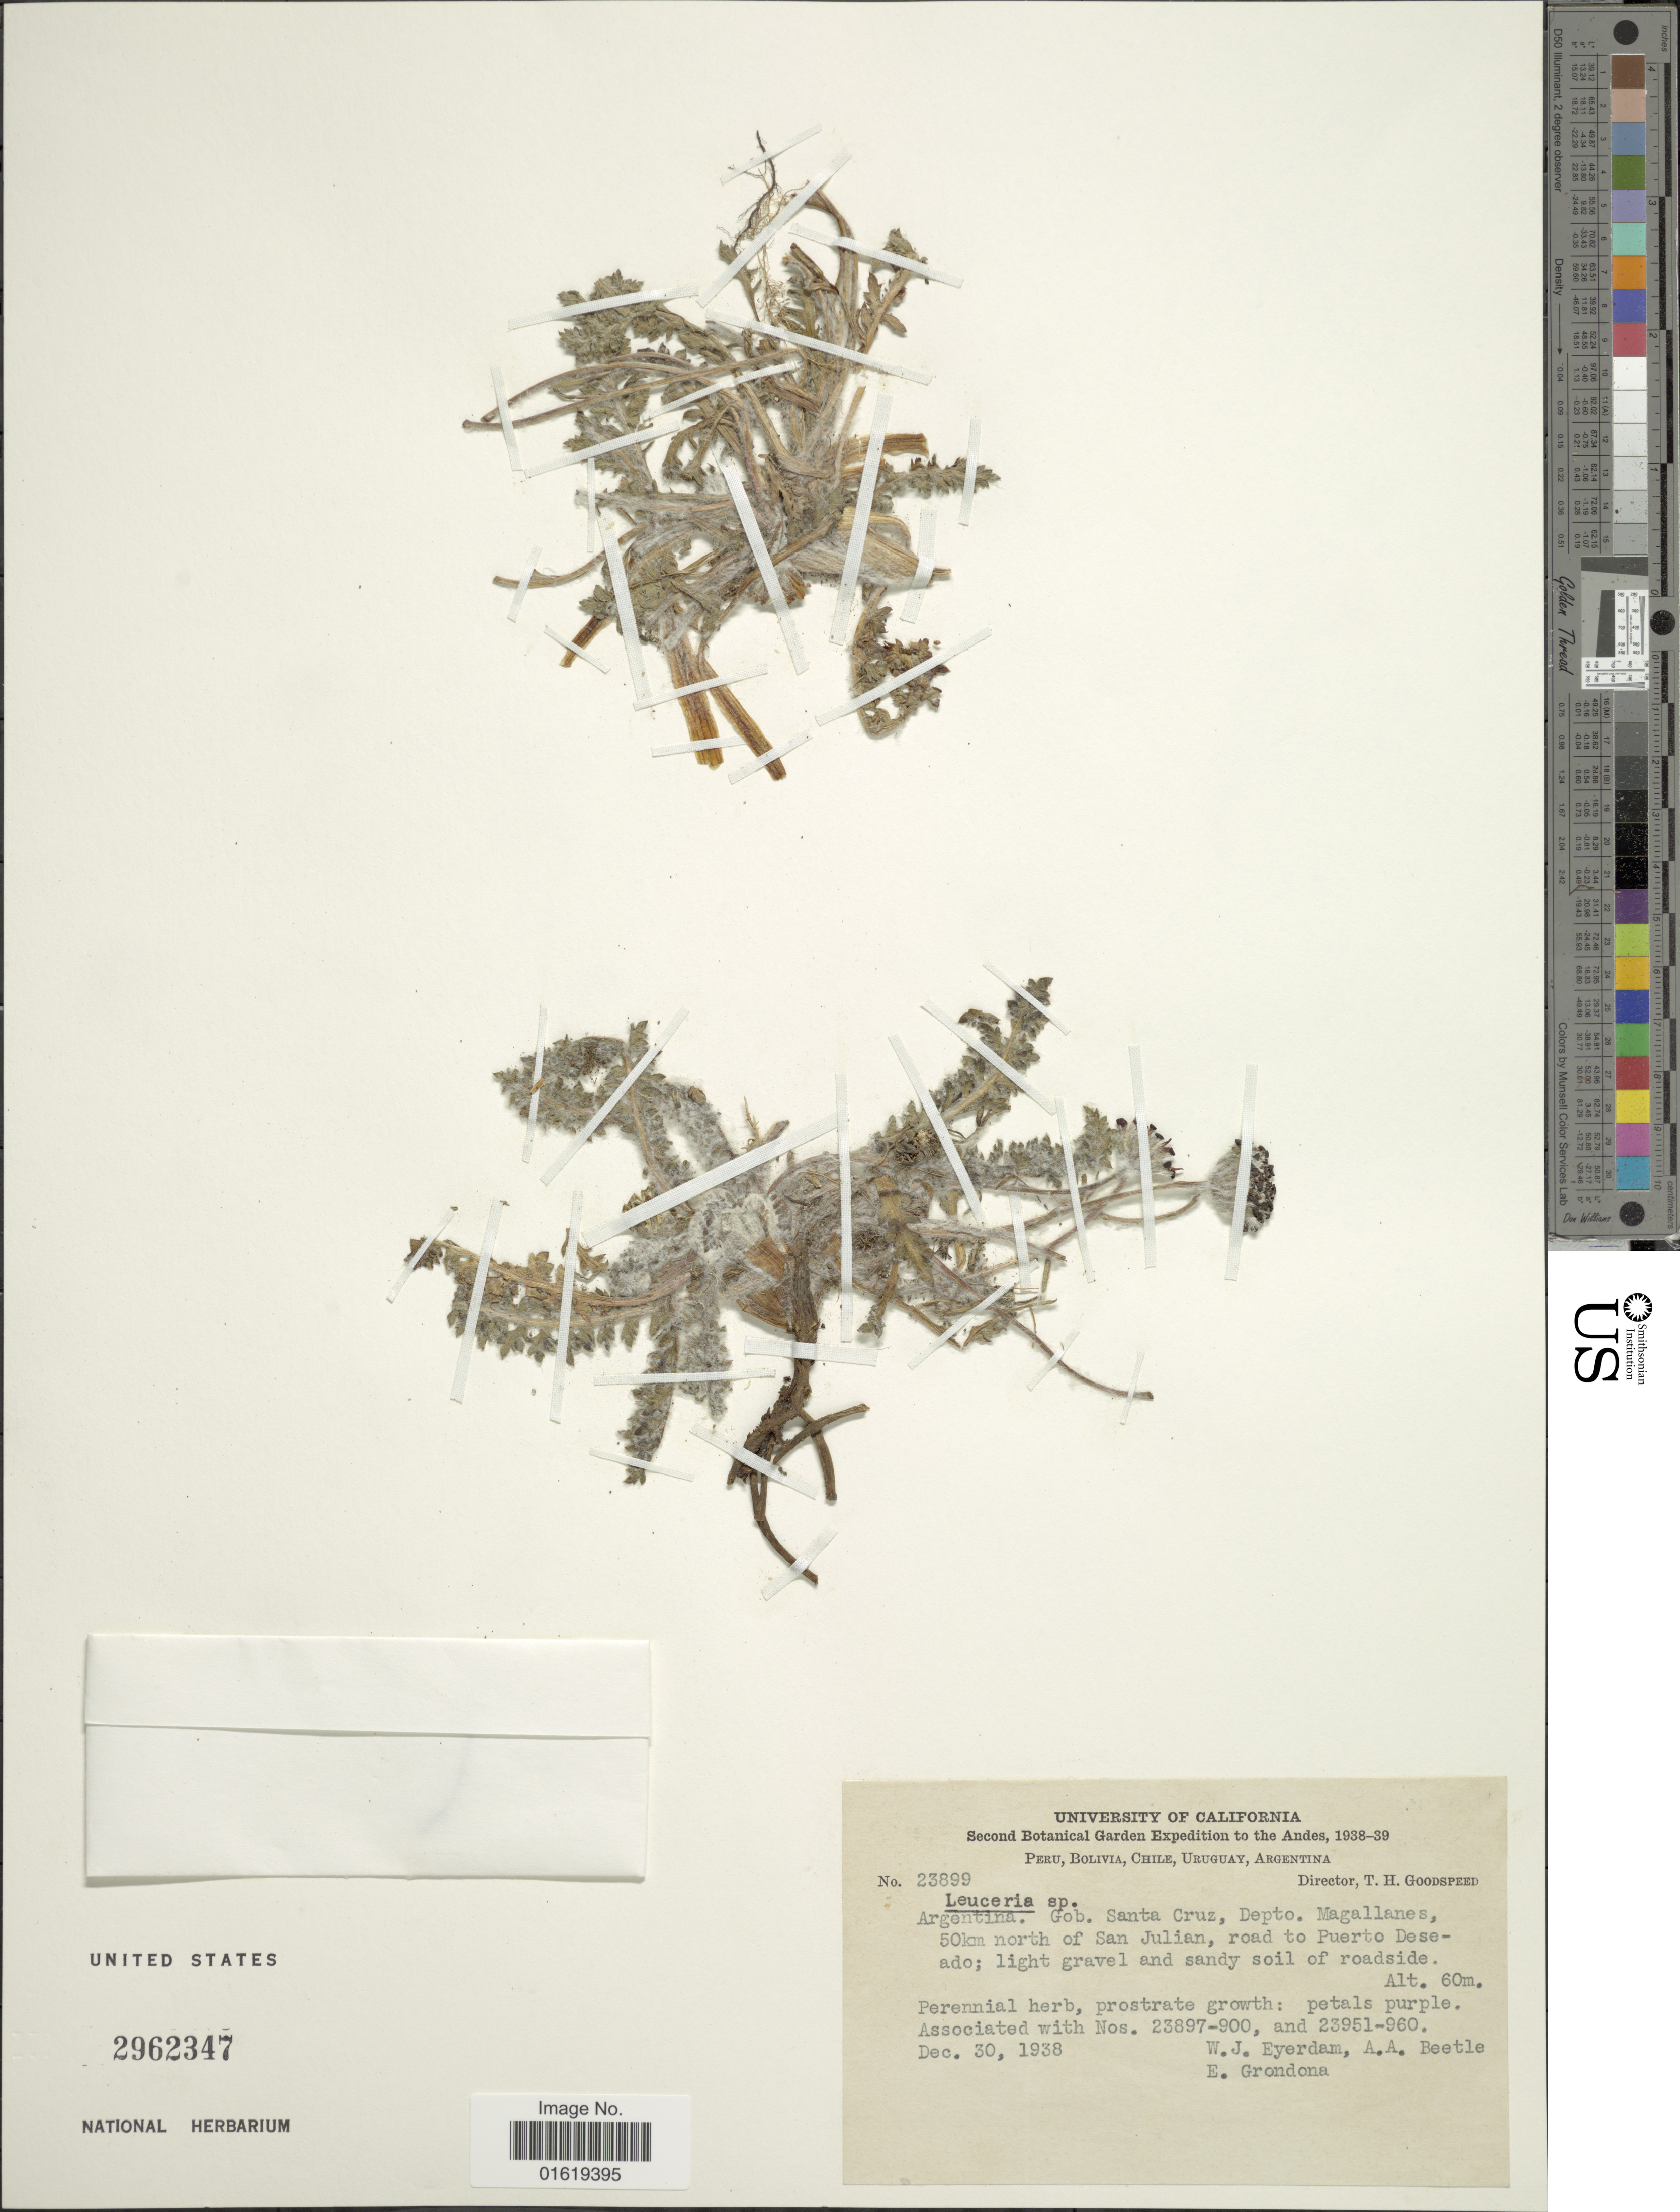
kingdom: Plantae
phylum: Tracheophyta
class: Magnoliopsida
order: Asterales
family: Asteraceae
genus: Leucheria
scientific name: Leucheria sp.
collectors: W. J. Eyerdam, A. A. Beetle & E. Grondona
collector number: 23899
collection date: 1938-12-30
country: Argentina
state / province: Santa Cruz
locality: Argentina. Gob. Santa Cruz, Depto. Magallanes, 50km north of San Julian, road to Puerto Deseado.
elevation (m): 60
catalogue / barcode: US 2962347